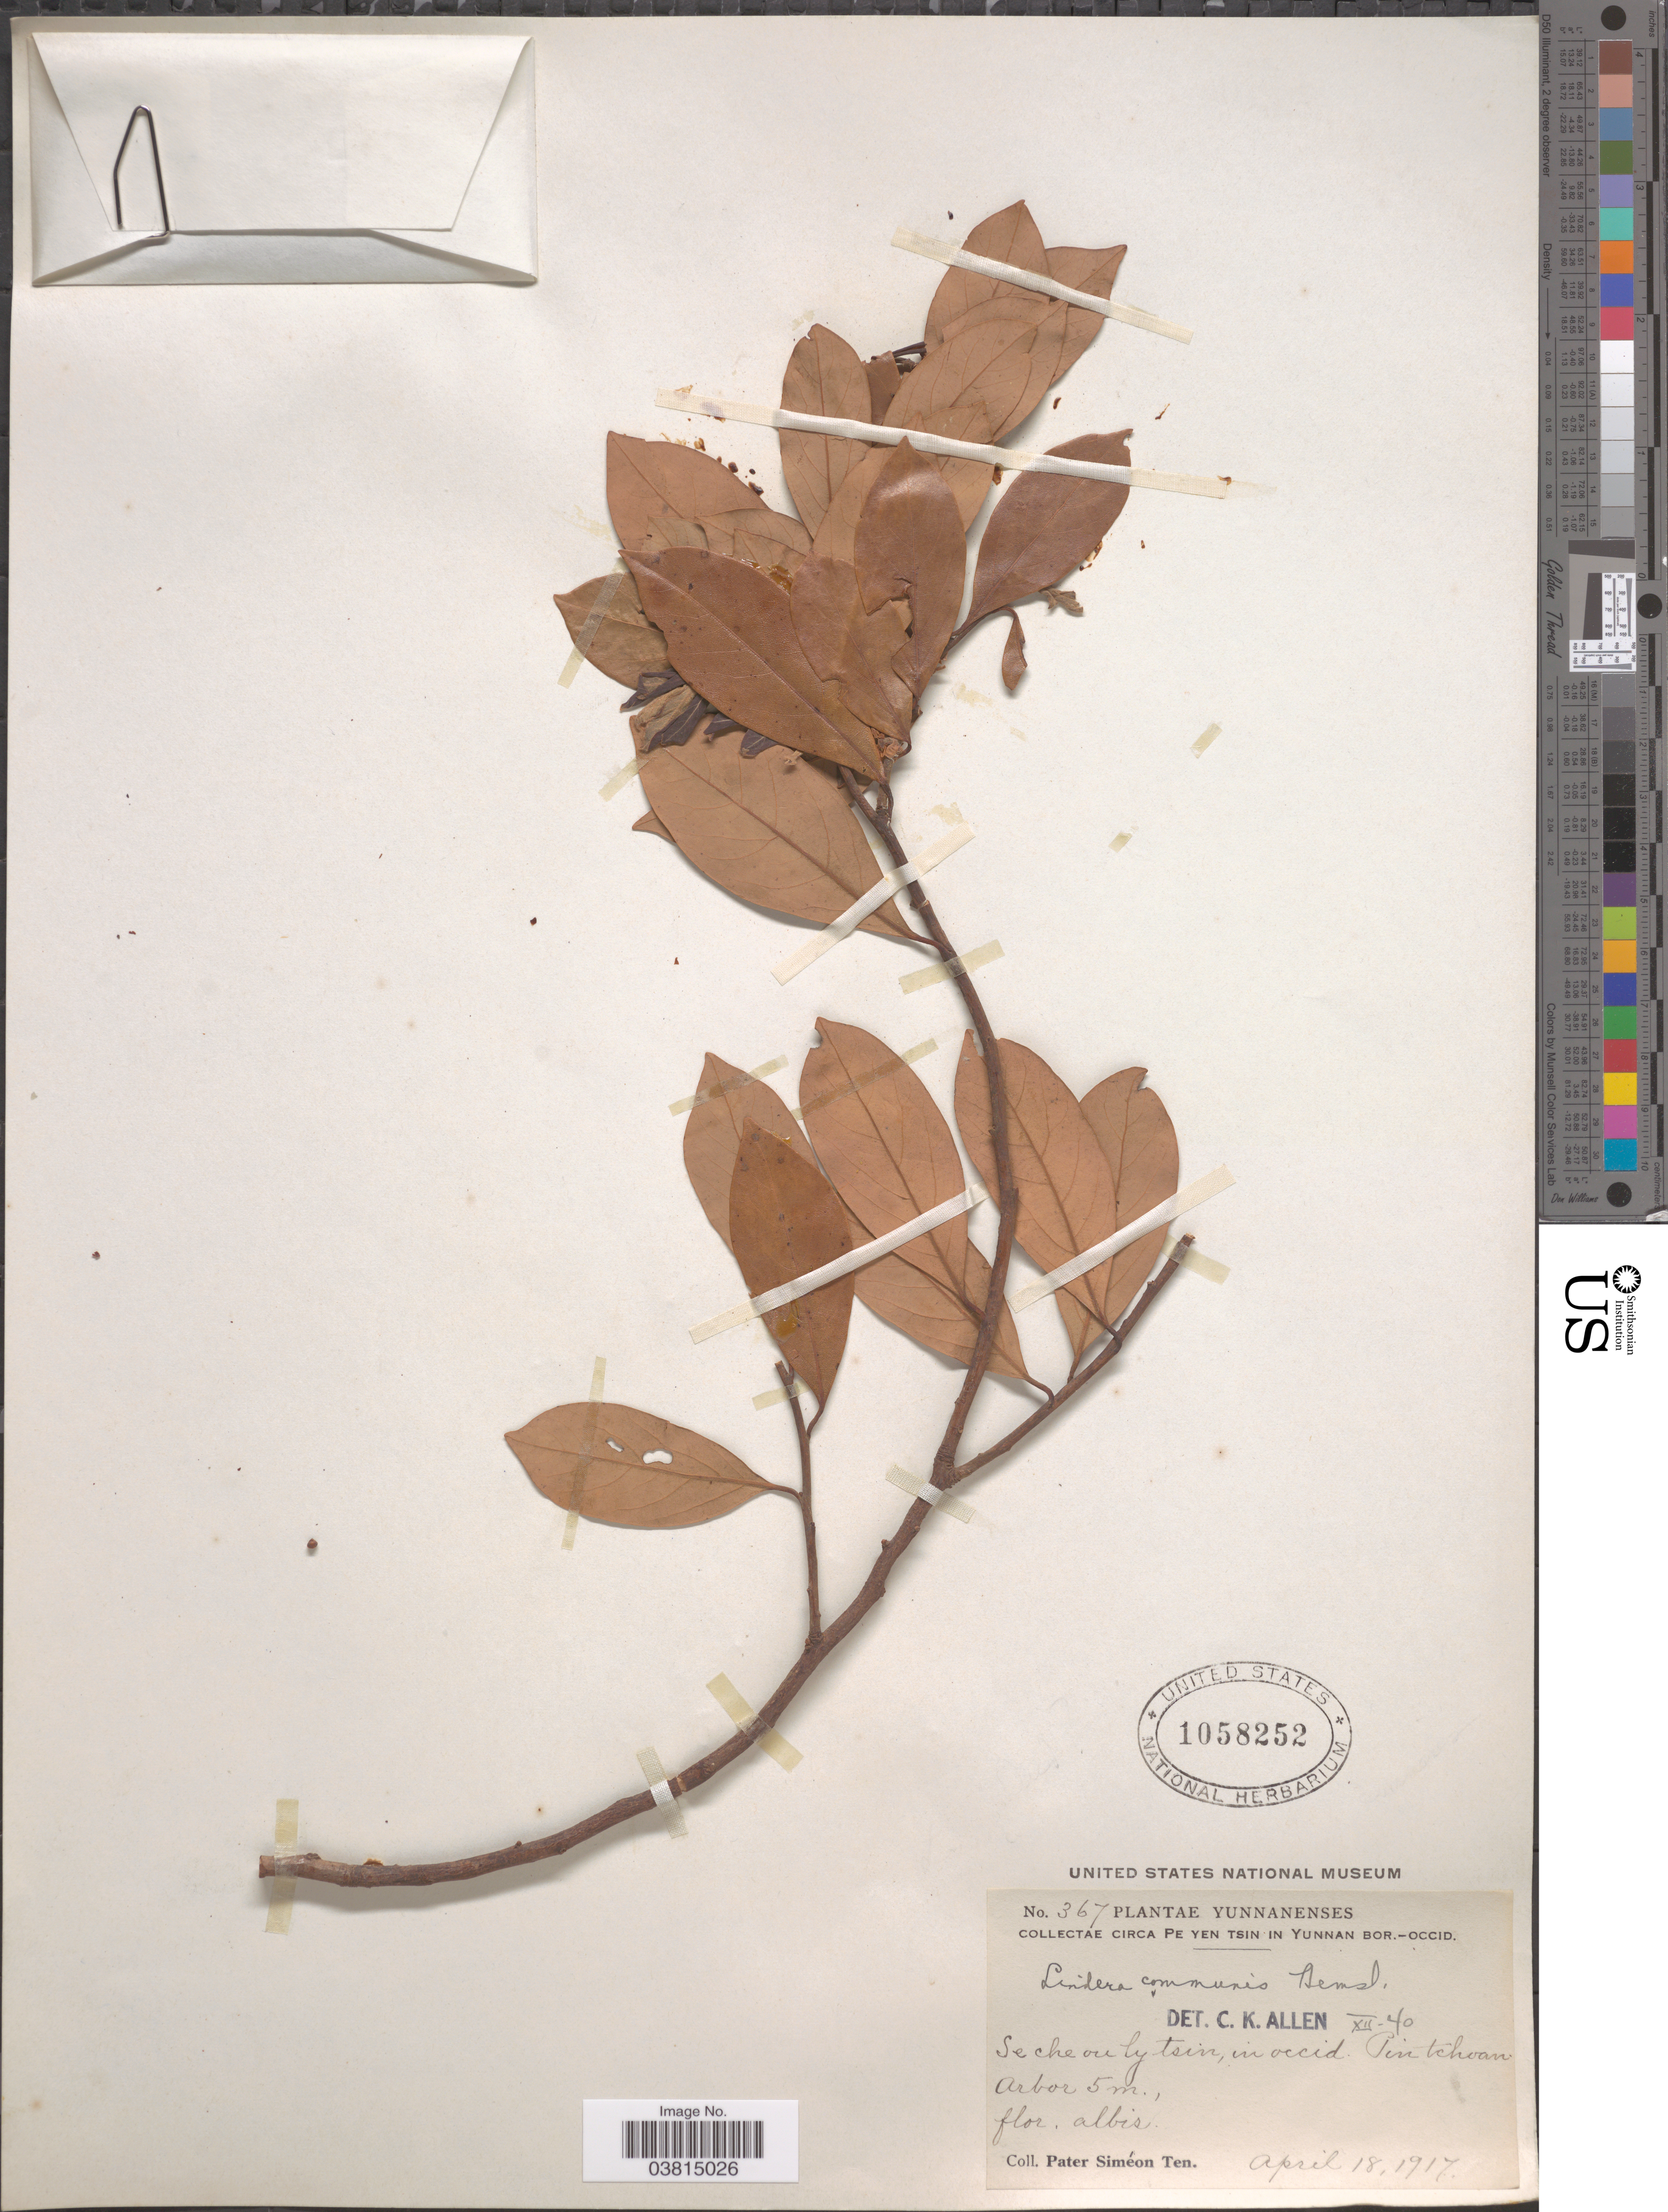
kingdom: Plantae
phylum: Tracheophyta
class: Magnoliopsida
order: Laurales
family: Lauraceae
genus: Lindera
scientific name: Lindera communis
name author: Hemsl.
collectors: P. S. Ten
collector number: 367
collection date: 1917-04-18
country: China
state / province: Yunnan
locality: Circa Pe Yen Tsin in Yunnan Bor.-Occid. Se che ou by tsin, in occid. Pin-tchuan [interpreted].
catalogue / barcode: US 1058252